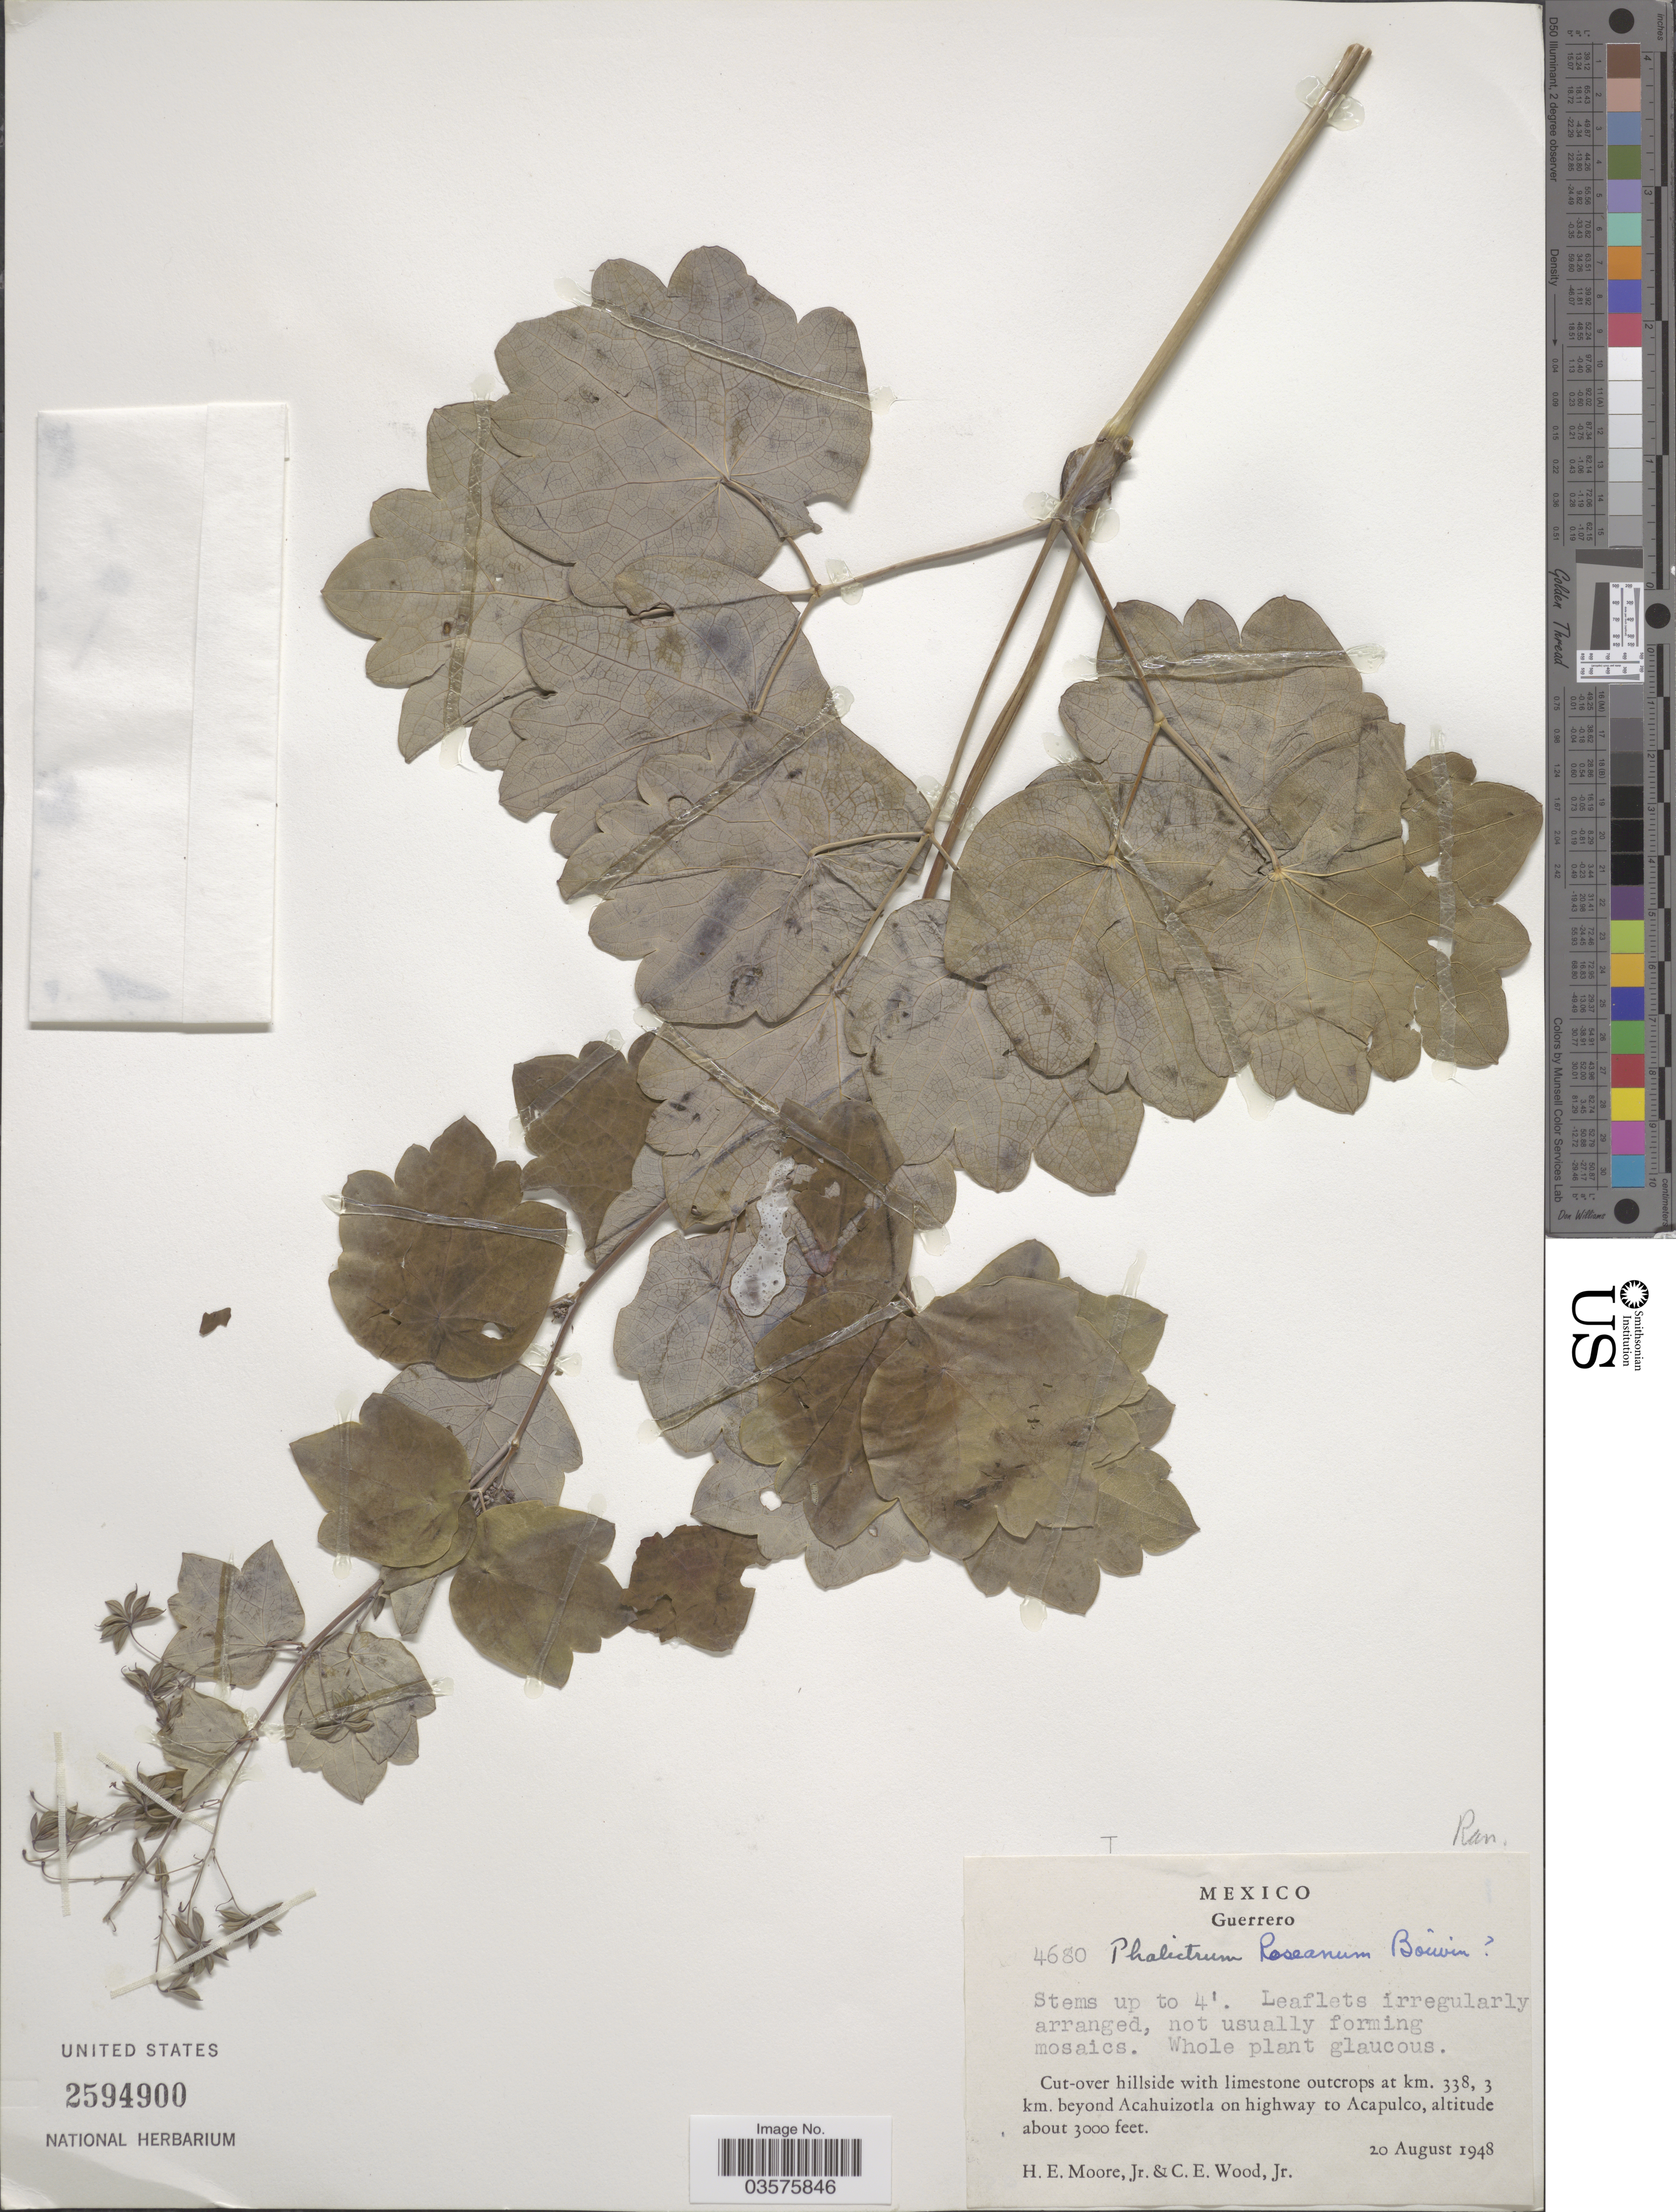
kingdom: Plantae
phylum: Tracheophyta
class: Magnoliopsida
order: Ranunculales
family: Ranunculaceae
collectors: H. Moore & C. Wood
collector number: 4680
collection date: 1948-08-20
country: Mexico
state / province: Guerrero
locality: Cut-over hillside with limestone outcrops at km. 338, 3 km. beyond Acahuizotla on highway to Acapulco.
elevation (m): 914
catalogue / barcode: US 2594900